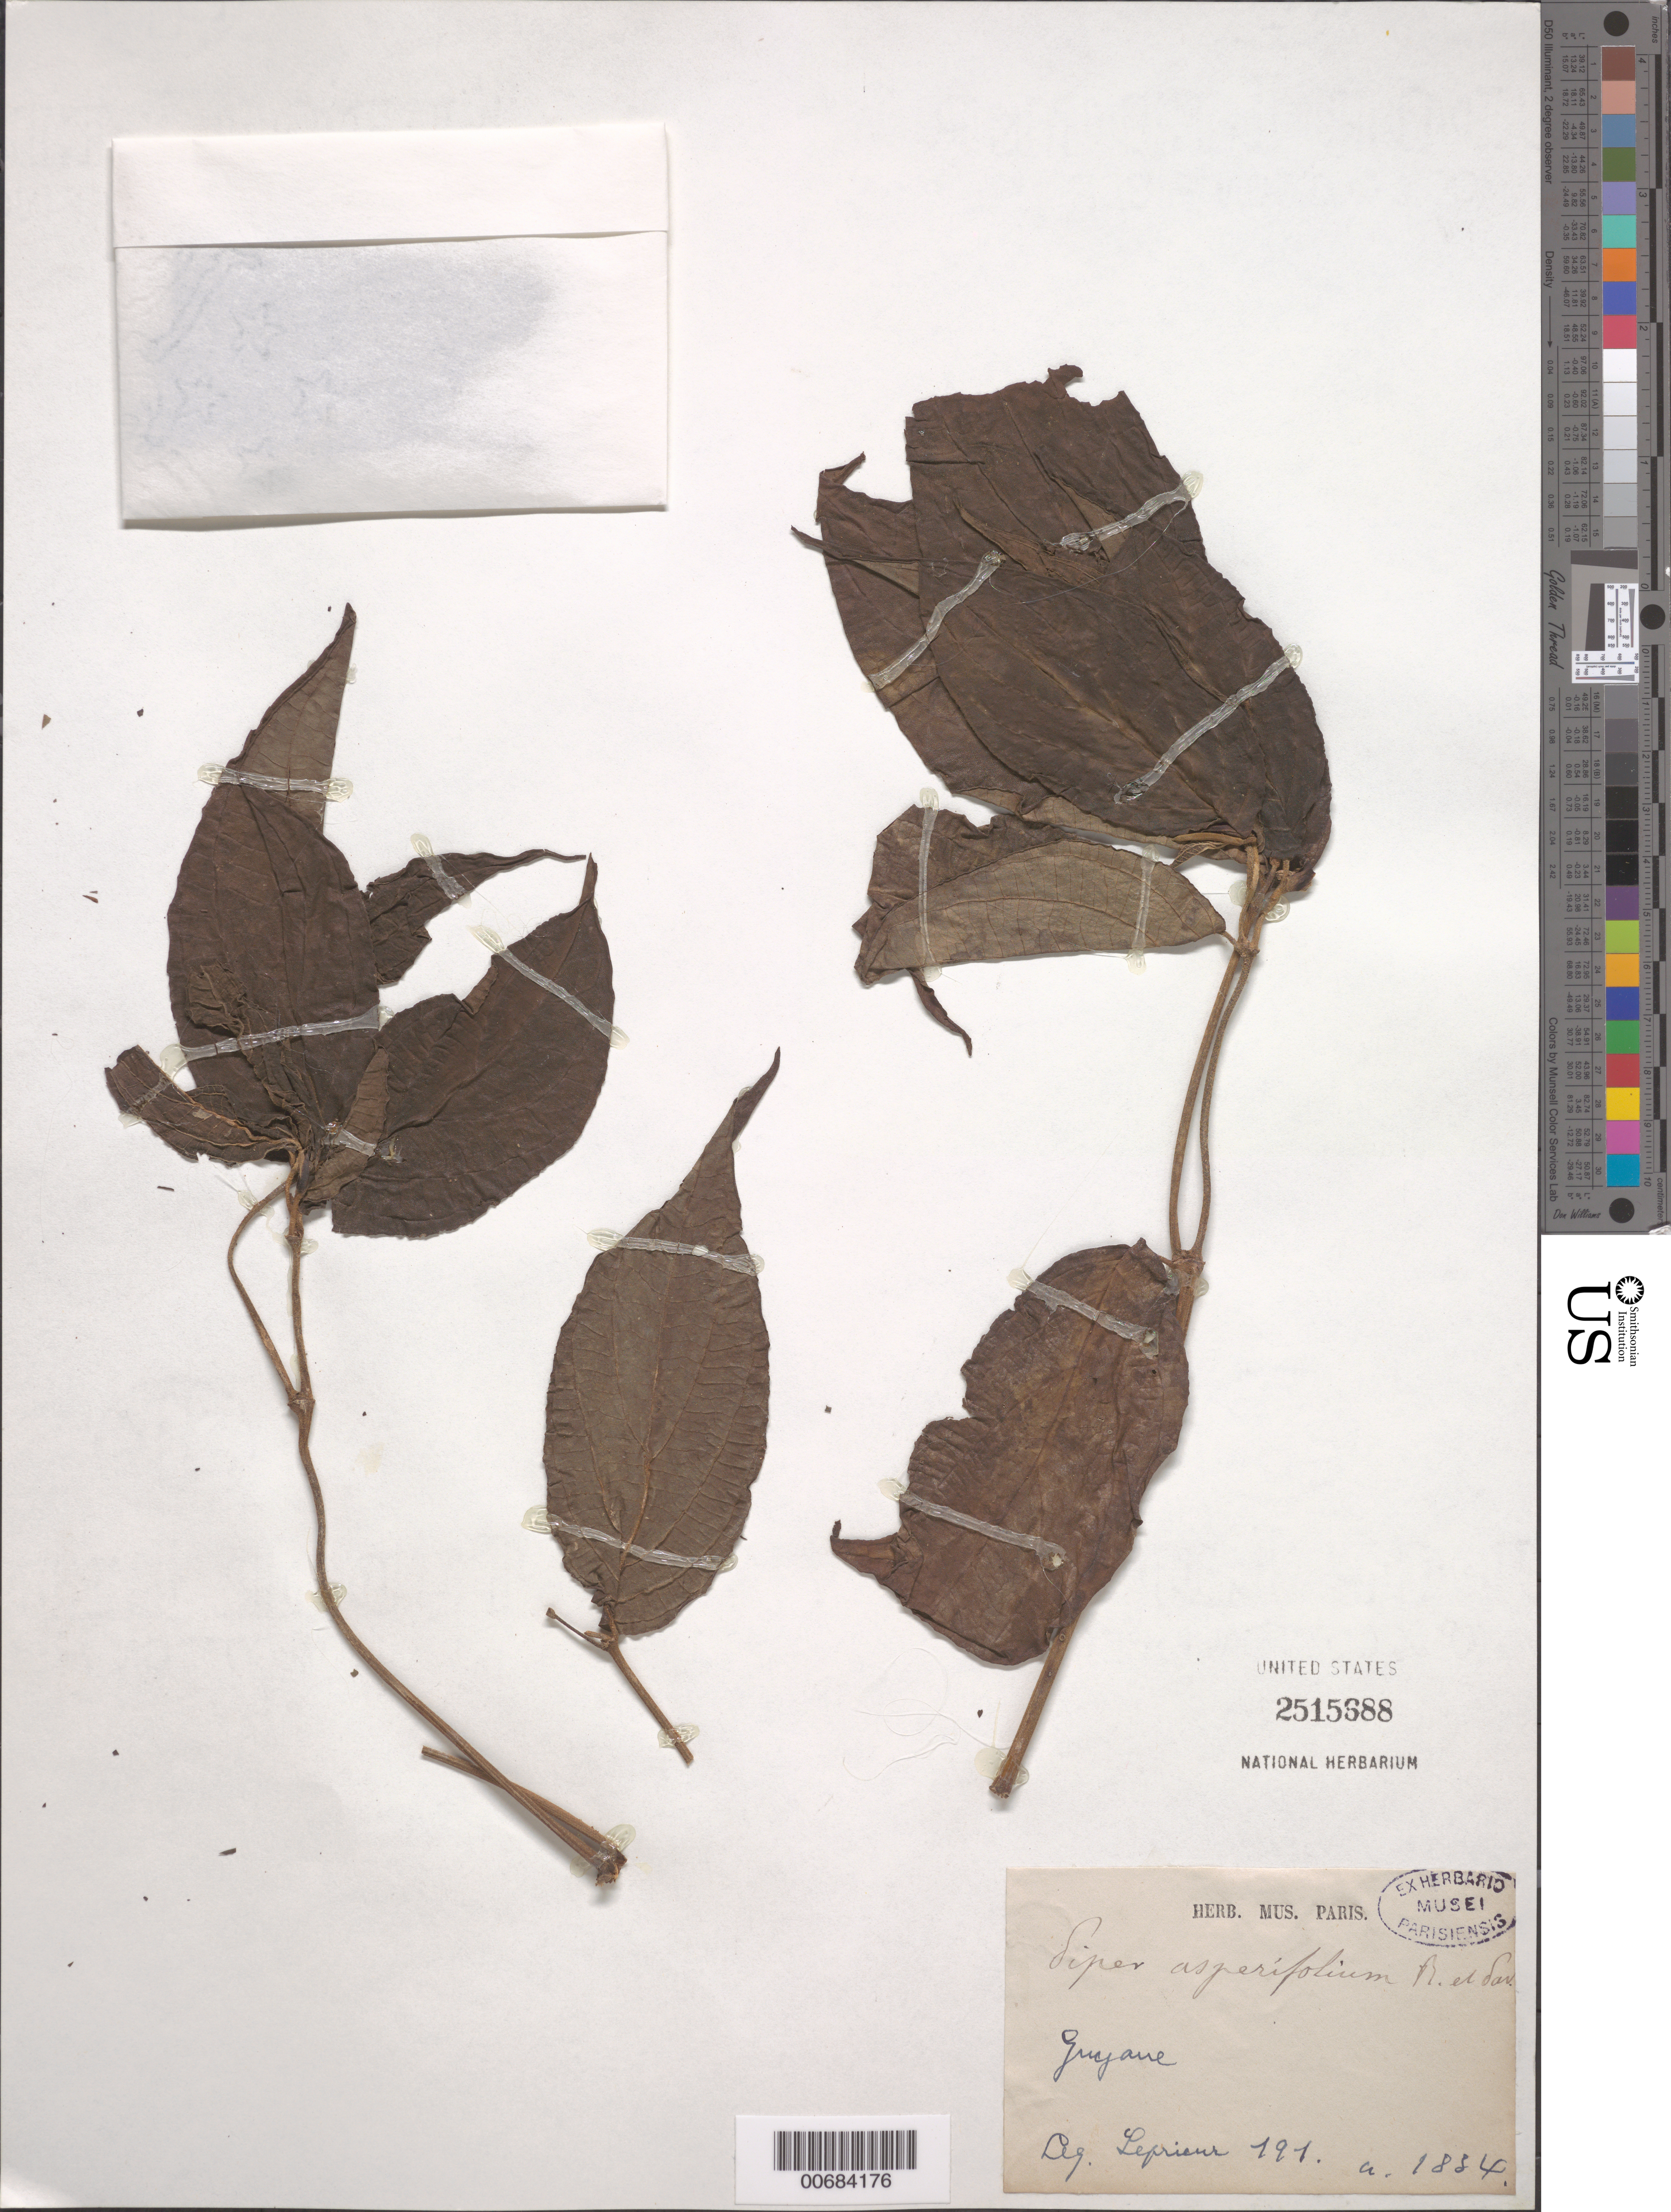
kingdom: Plantae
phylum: Tracheophyta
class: Magnoliopsida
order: Piperales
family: Piperaceae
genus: Piper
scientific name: Piper hispidum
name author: Sw.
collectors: F. M. R. Leprieur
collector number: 191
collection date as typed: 1884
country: French Guiana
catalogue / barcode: US 2515888